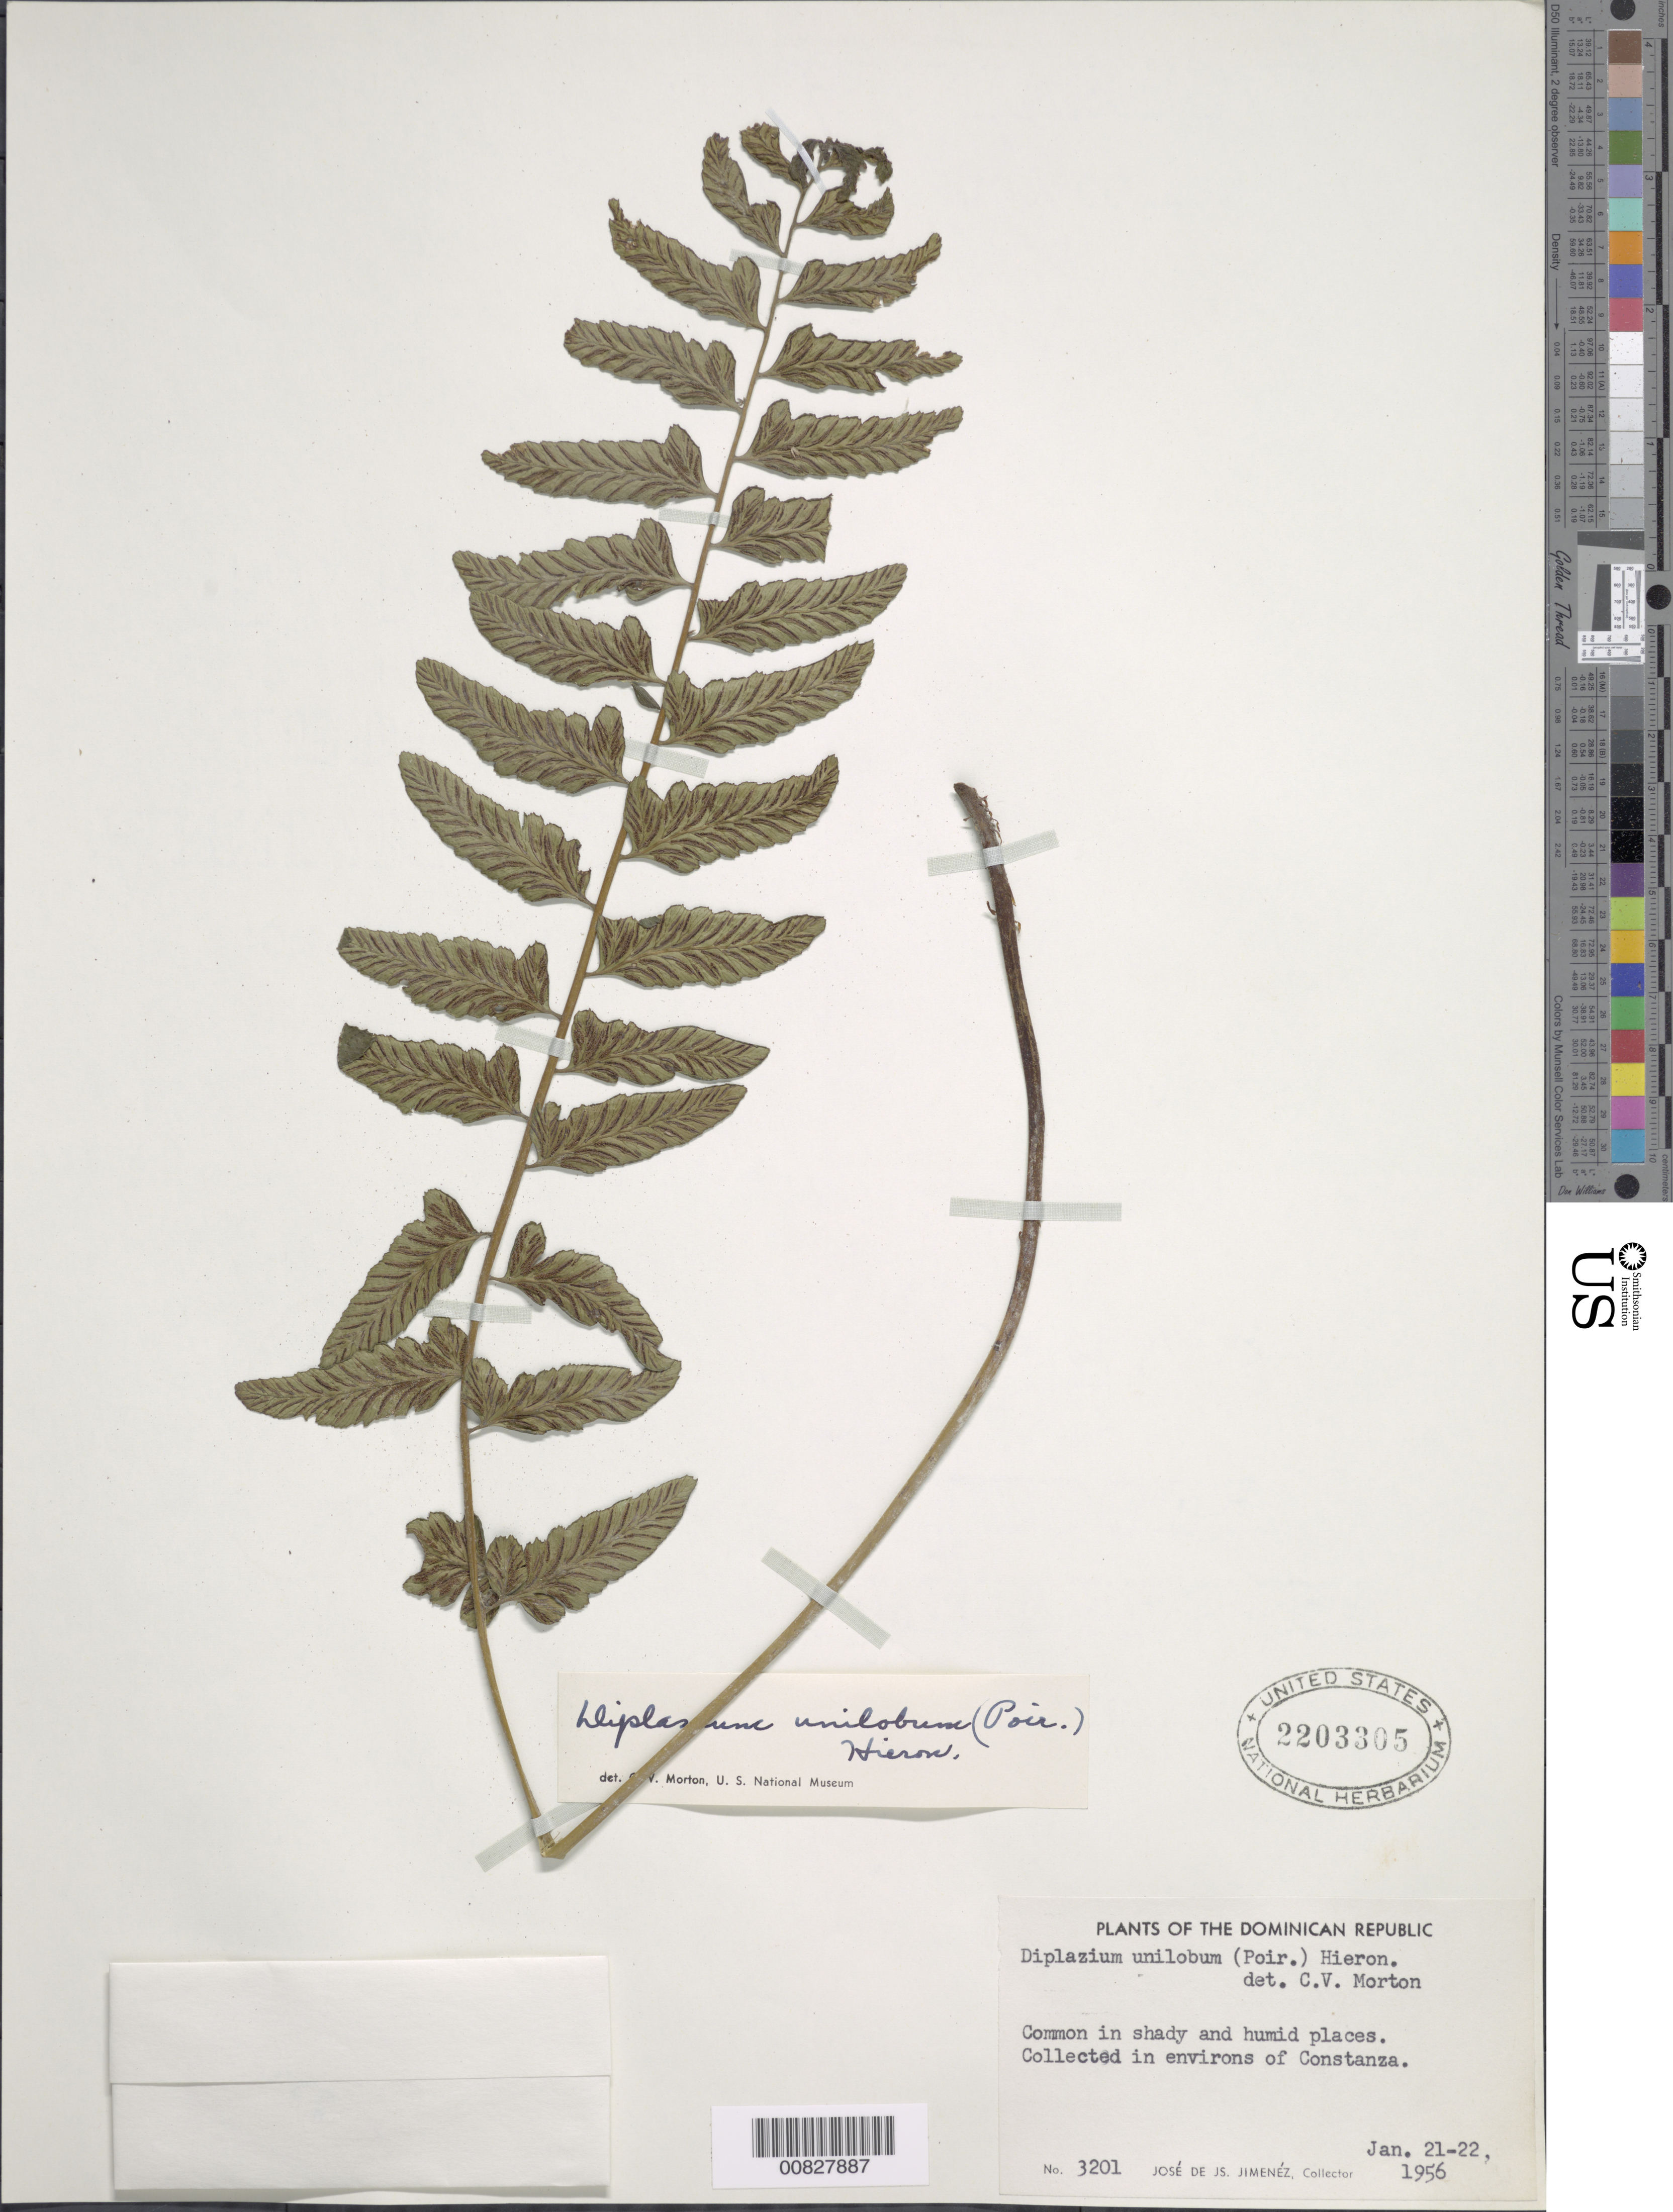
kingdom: Plantae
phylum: Tracheophyta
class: Polypodiopsida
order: Polypodiales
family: Athyriaceae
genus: Diplazium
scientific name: Diplazium unilobum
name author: (Poir.) Hieron.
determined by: Morton, C. V.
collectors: J. J. Jiménez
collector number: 3201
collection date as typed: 22 Jan 1956 to 22 Jan 1956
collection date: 1956-01-22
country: Dominican Republic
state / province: La Vega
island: Hispaniola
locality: Constanza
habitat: Shady and humid places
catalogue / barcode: US 2203305